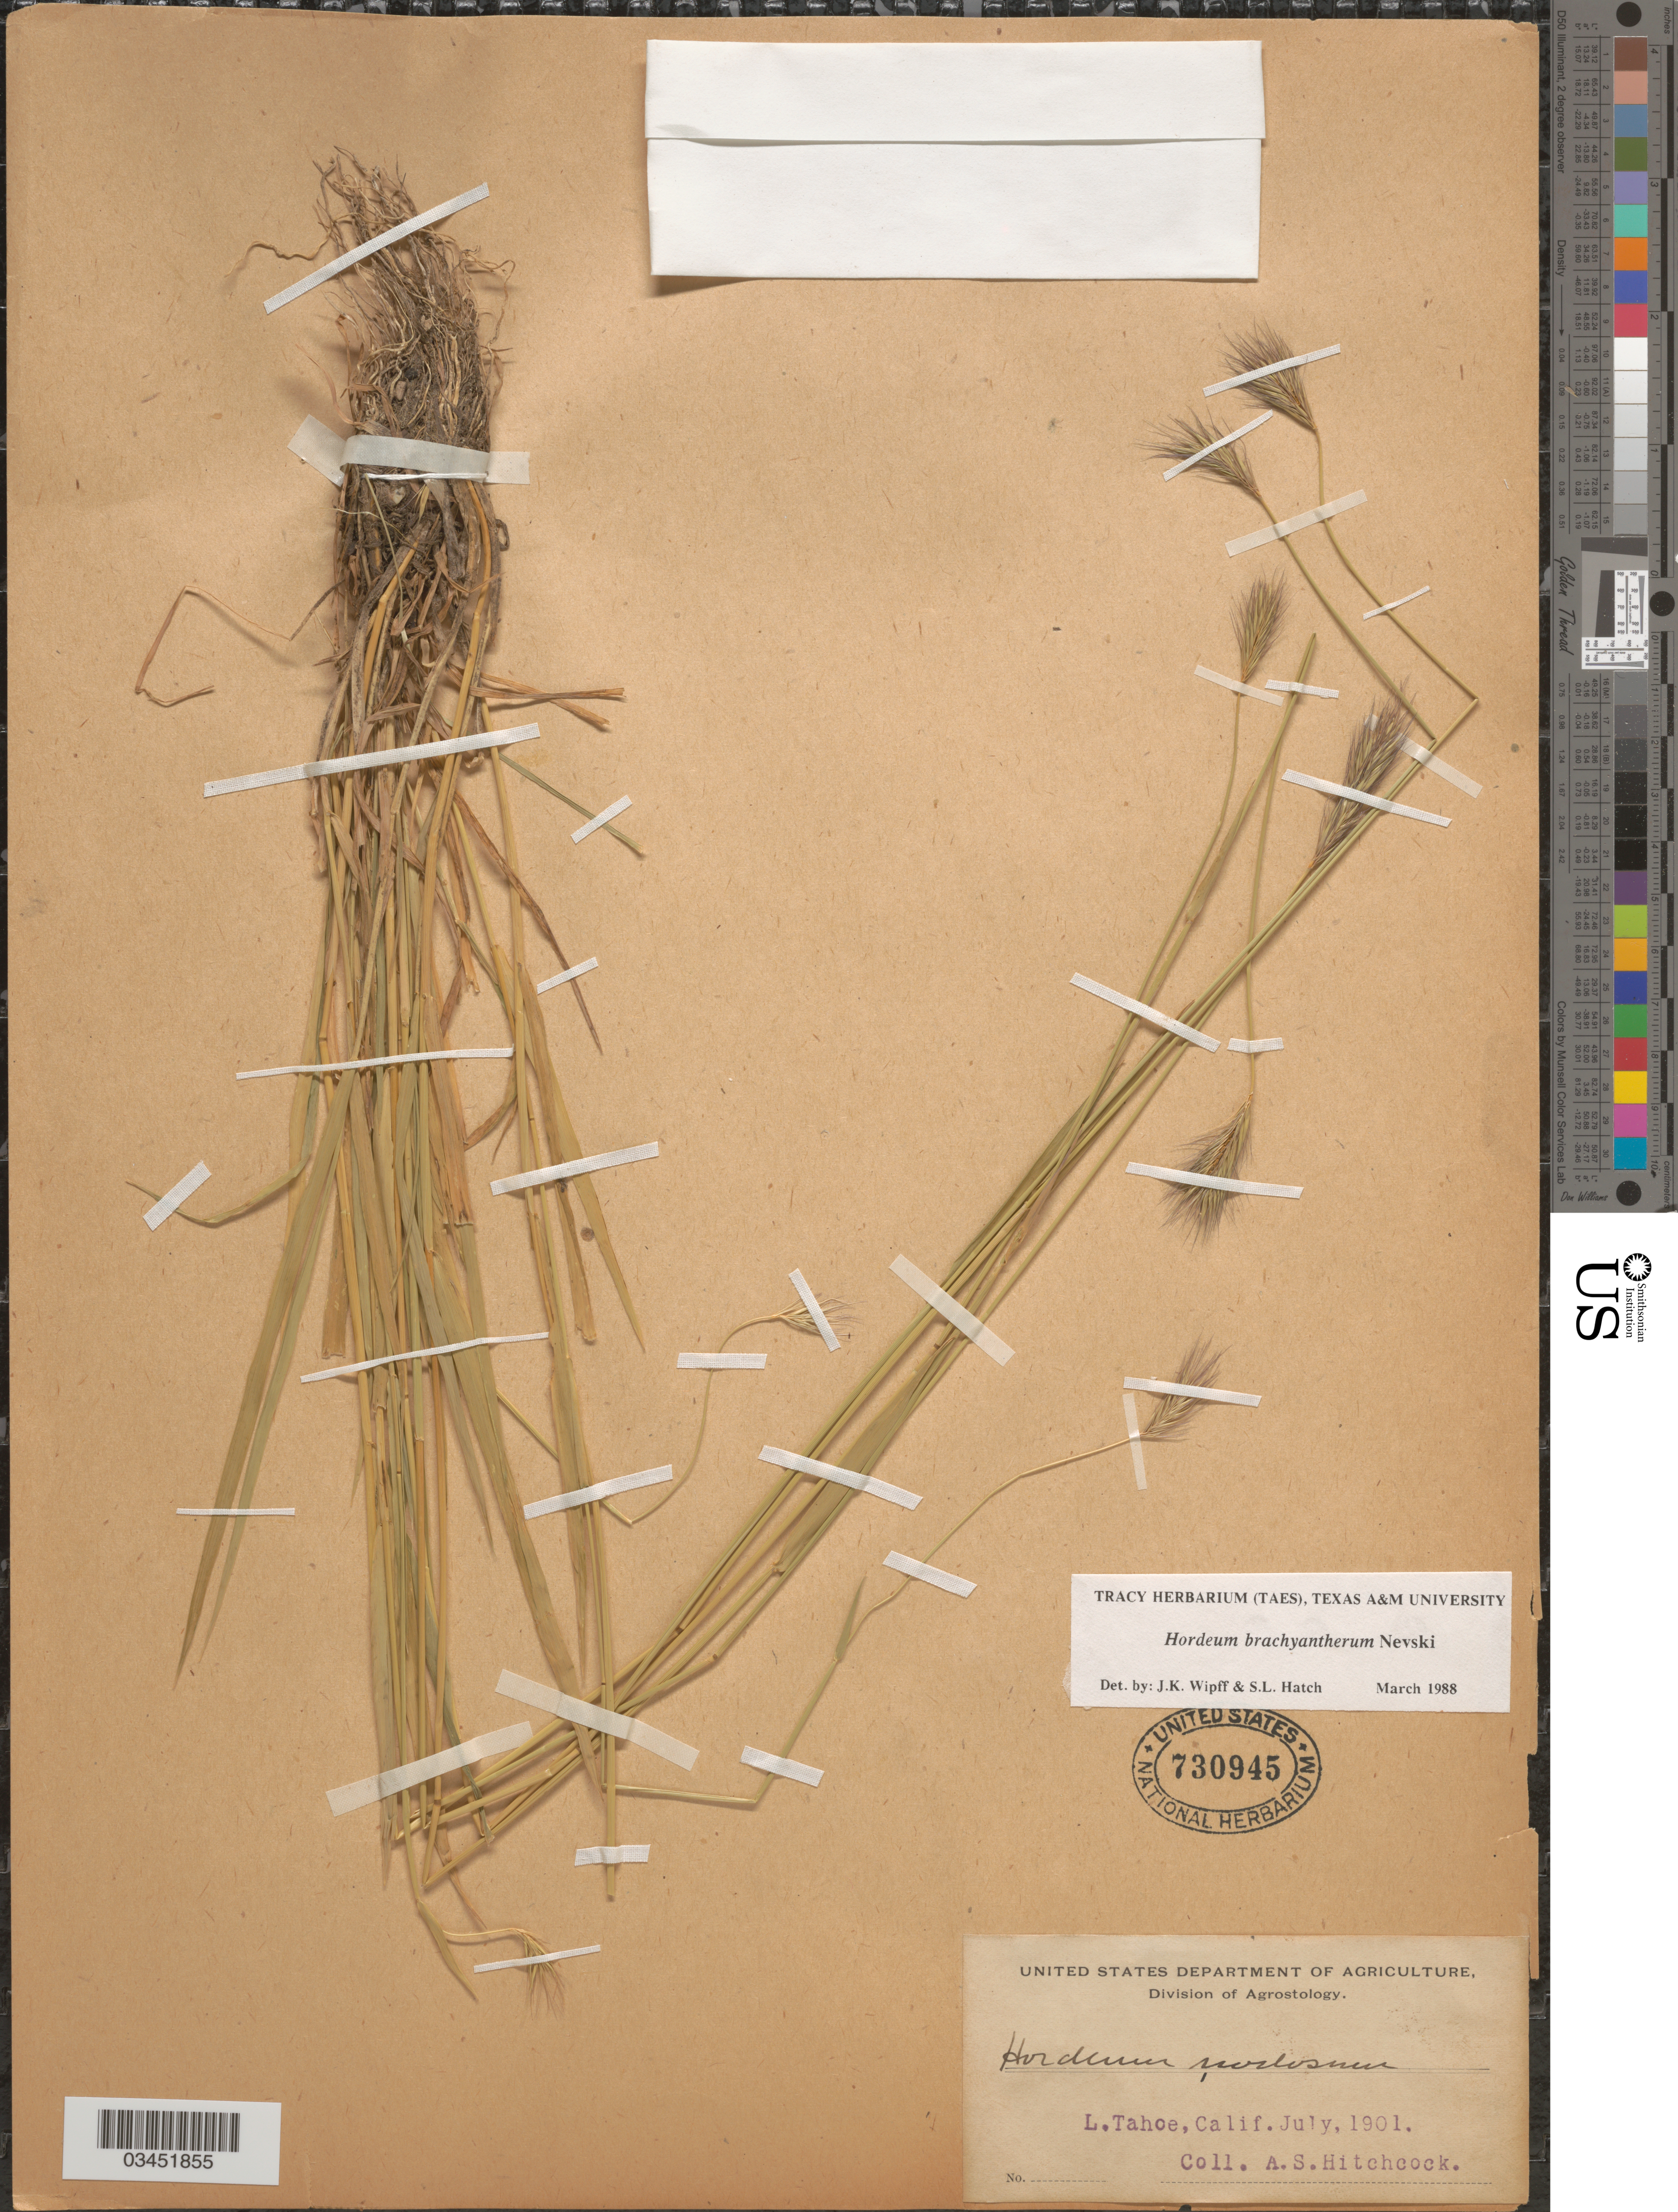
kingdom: Plantae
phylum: Tracheophyta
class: Liliopsida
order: Poales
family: Poaceae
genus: Hordeum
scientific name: Hordeum brachyantherum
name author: Nevski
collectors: A. S. Hitchcock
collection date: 1901-07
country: United States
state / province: California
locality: L. Tahoe.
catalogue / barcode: US 730945